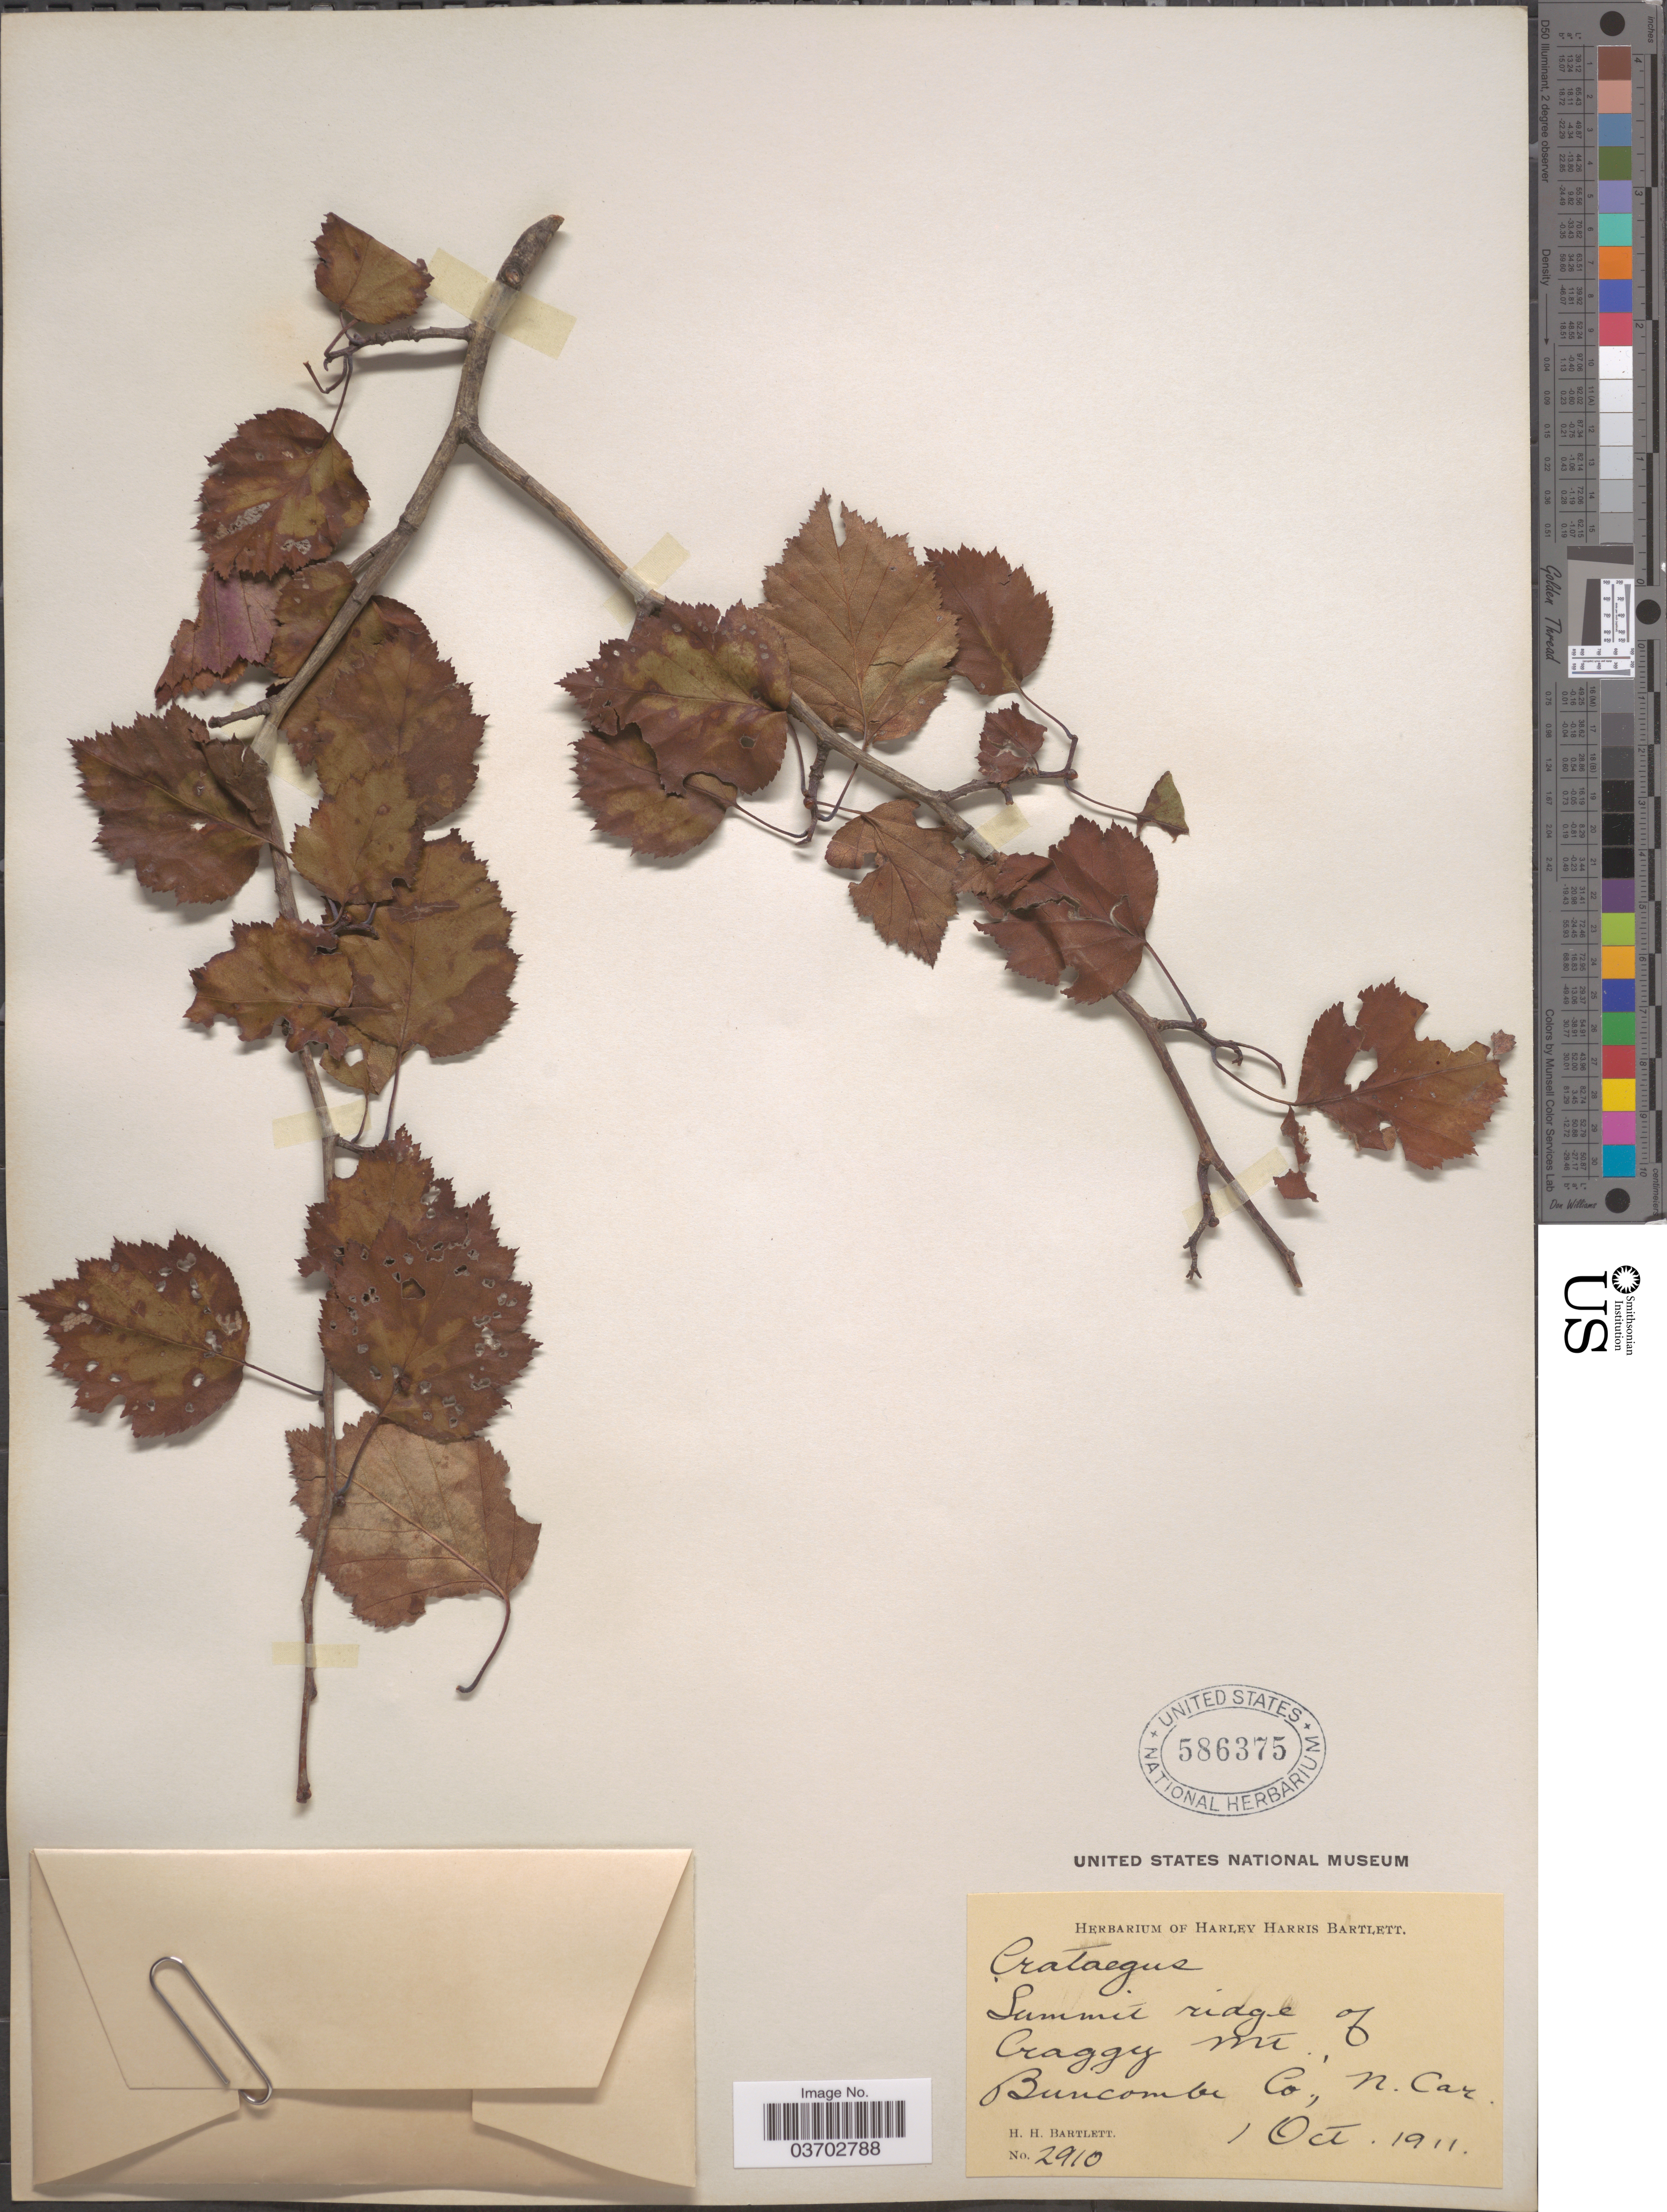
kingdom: Plantae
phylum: Tracheophyta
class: Magnoliopsida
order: Rosales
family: Rosaceae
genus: Crataegus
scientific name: Crataegus sp.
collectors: H. H. Bartlett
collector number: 2910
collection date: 1911-10-01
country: United States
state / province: North Carolina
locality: Summit ridge of Craggy Mt., Buncombe Co.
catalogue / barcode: US 586375